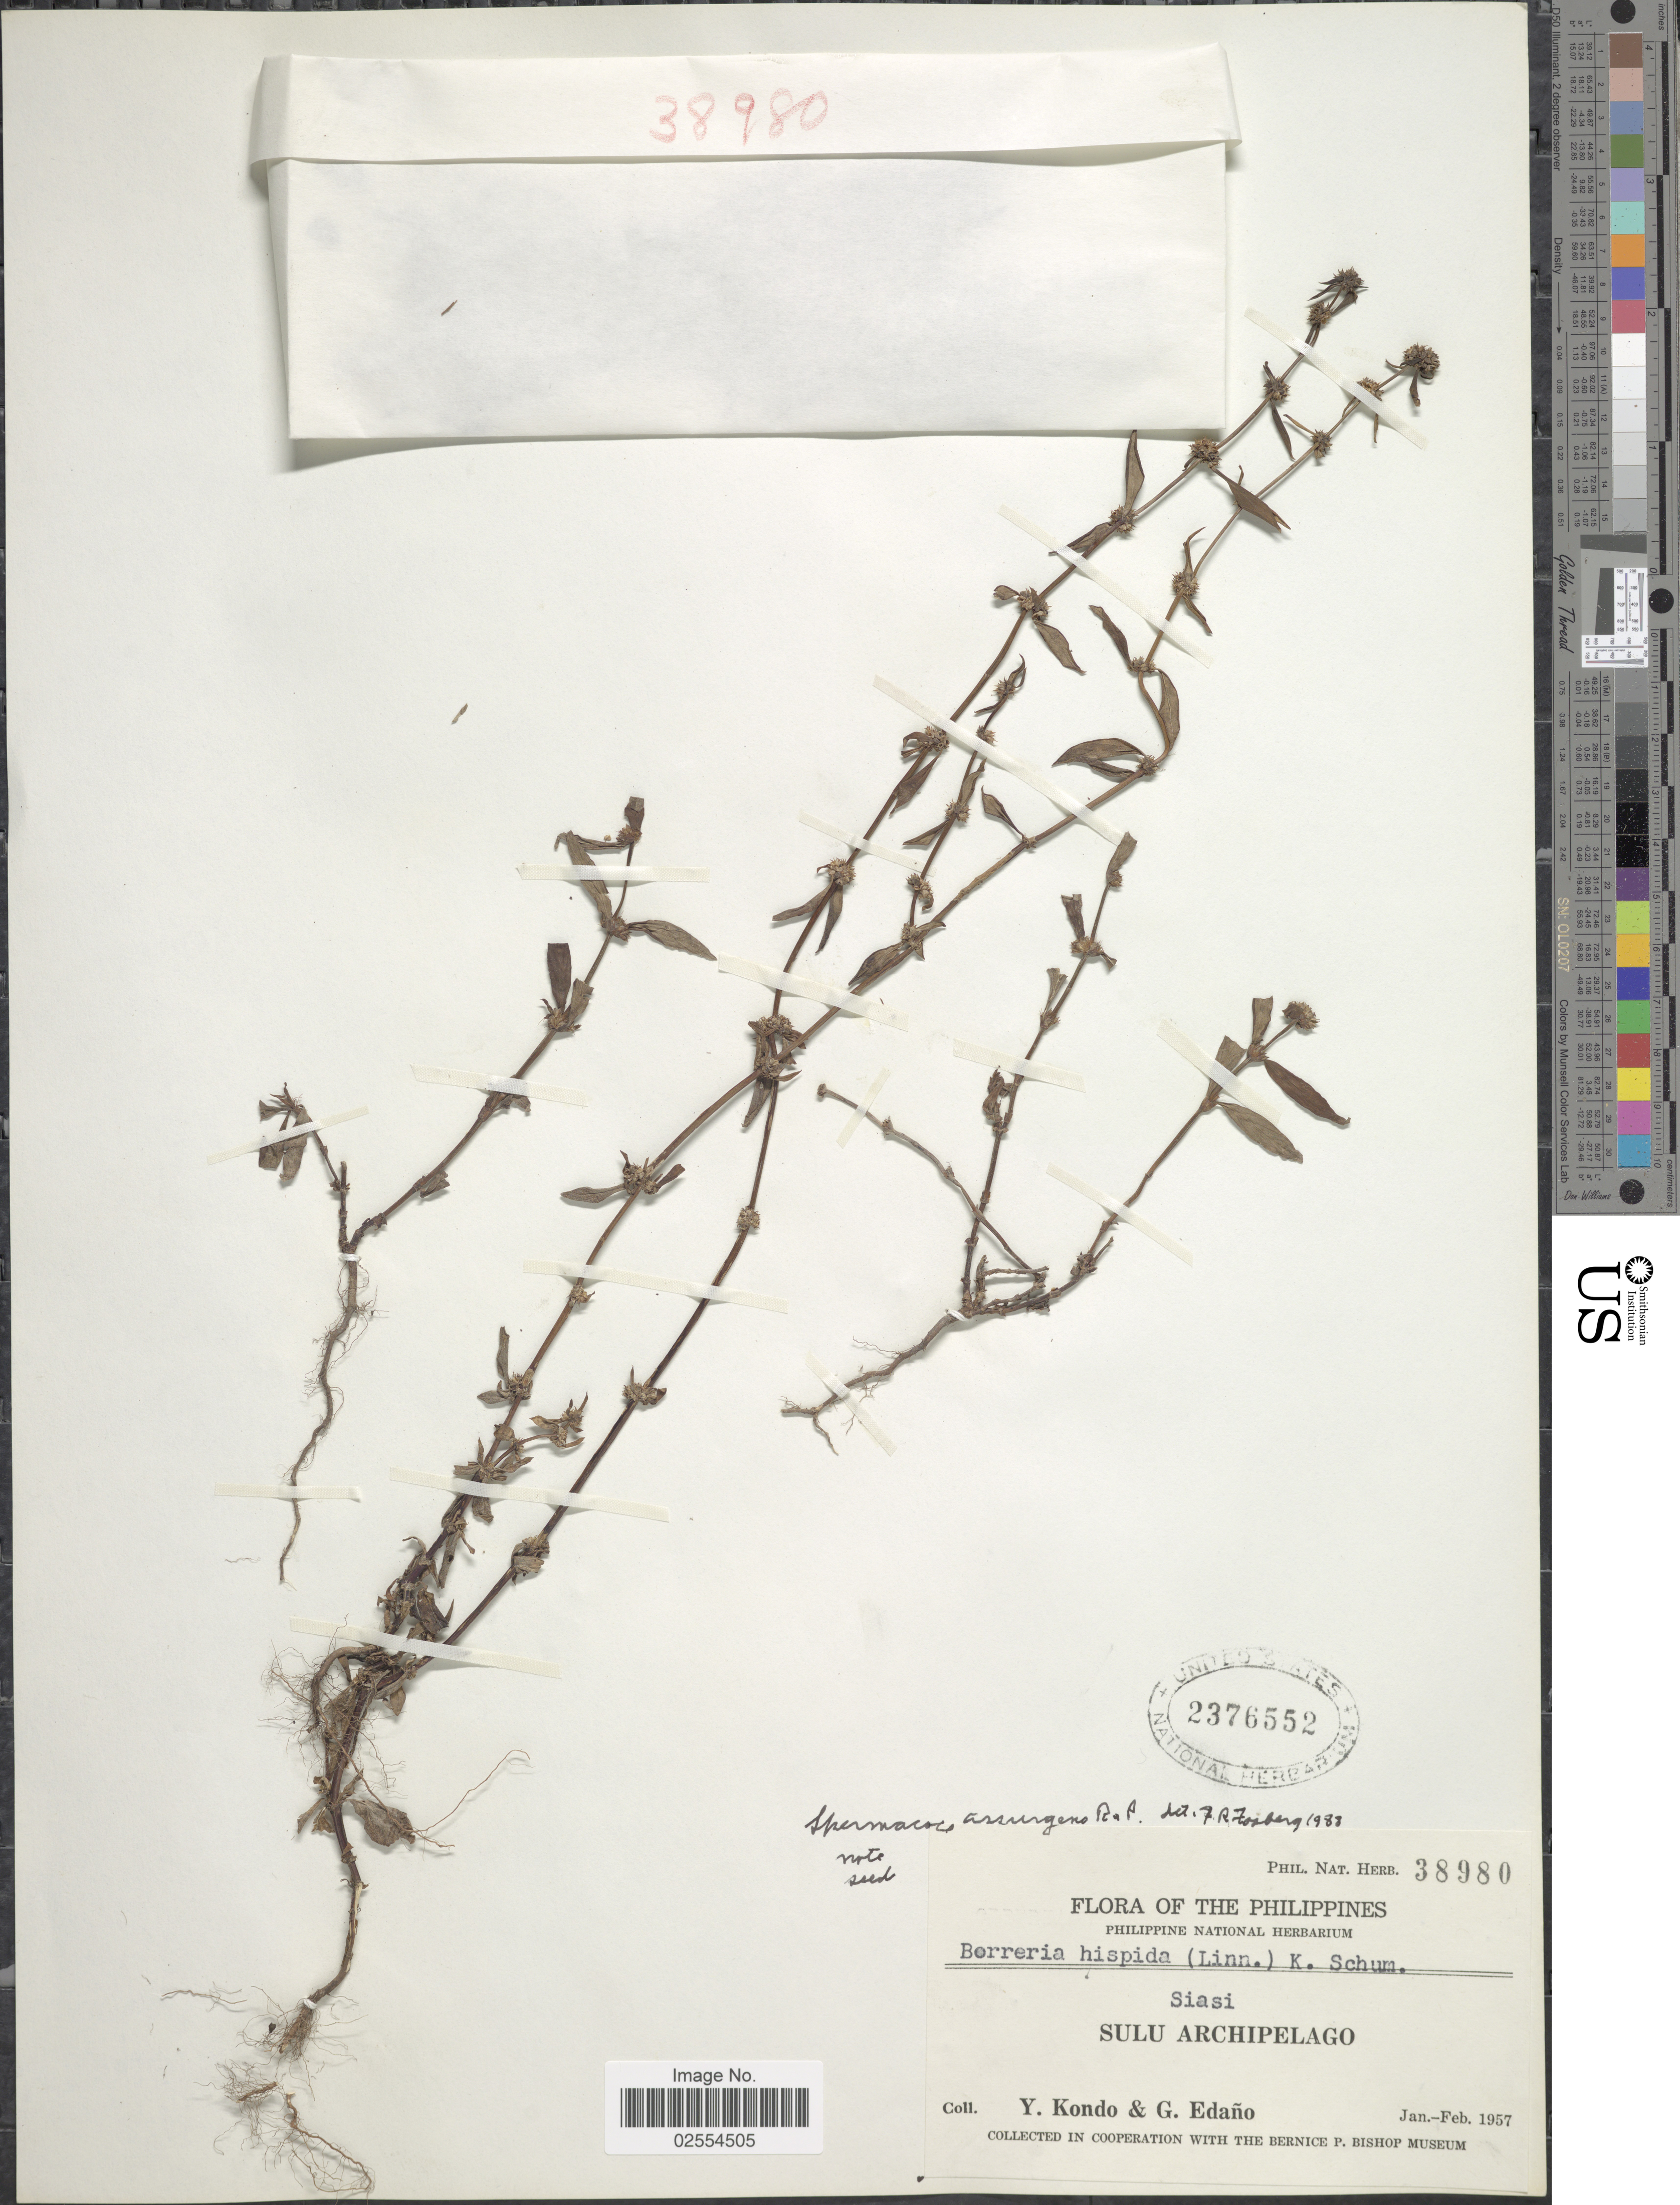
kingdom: Plantae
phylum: Tracheophyta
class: Magnoliopsida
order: Gentianales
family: Rubiaceae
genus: Spermacoce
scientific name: Spermacoce assurgens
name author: Ruiz & Pav.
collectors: Y. Kondo & G. Edaño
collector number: Phil.Nat.Herb.38980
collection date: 1957-01/1957-02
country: Philippines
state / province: Muslim Mindanao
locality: Sulu Archipelago, Siasi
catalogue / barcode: US 2376552